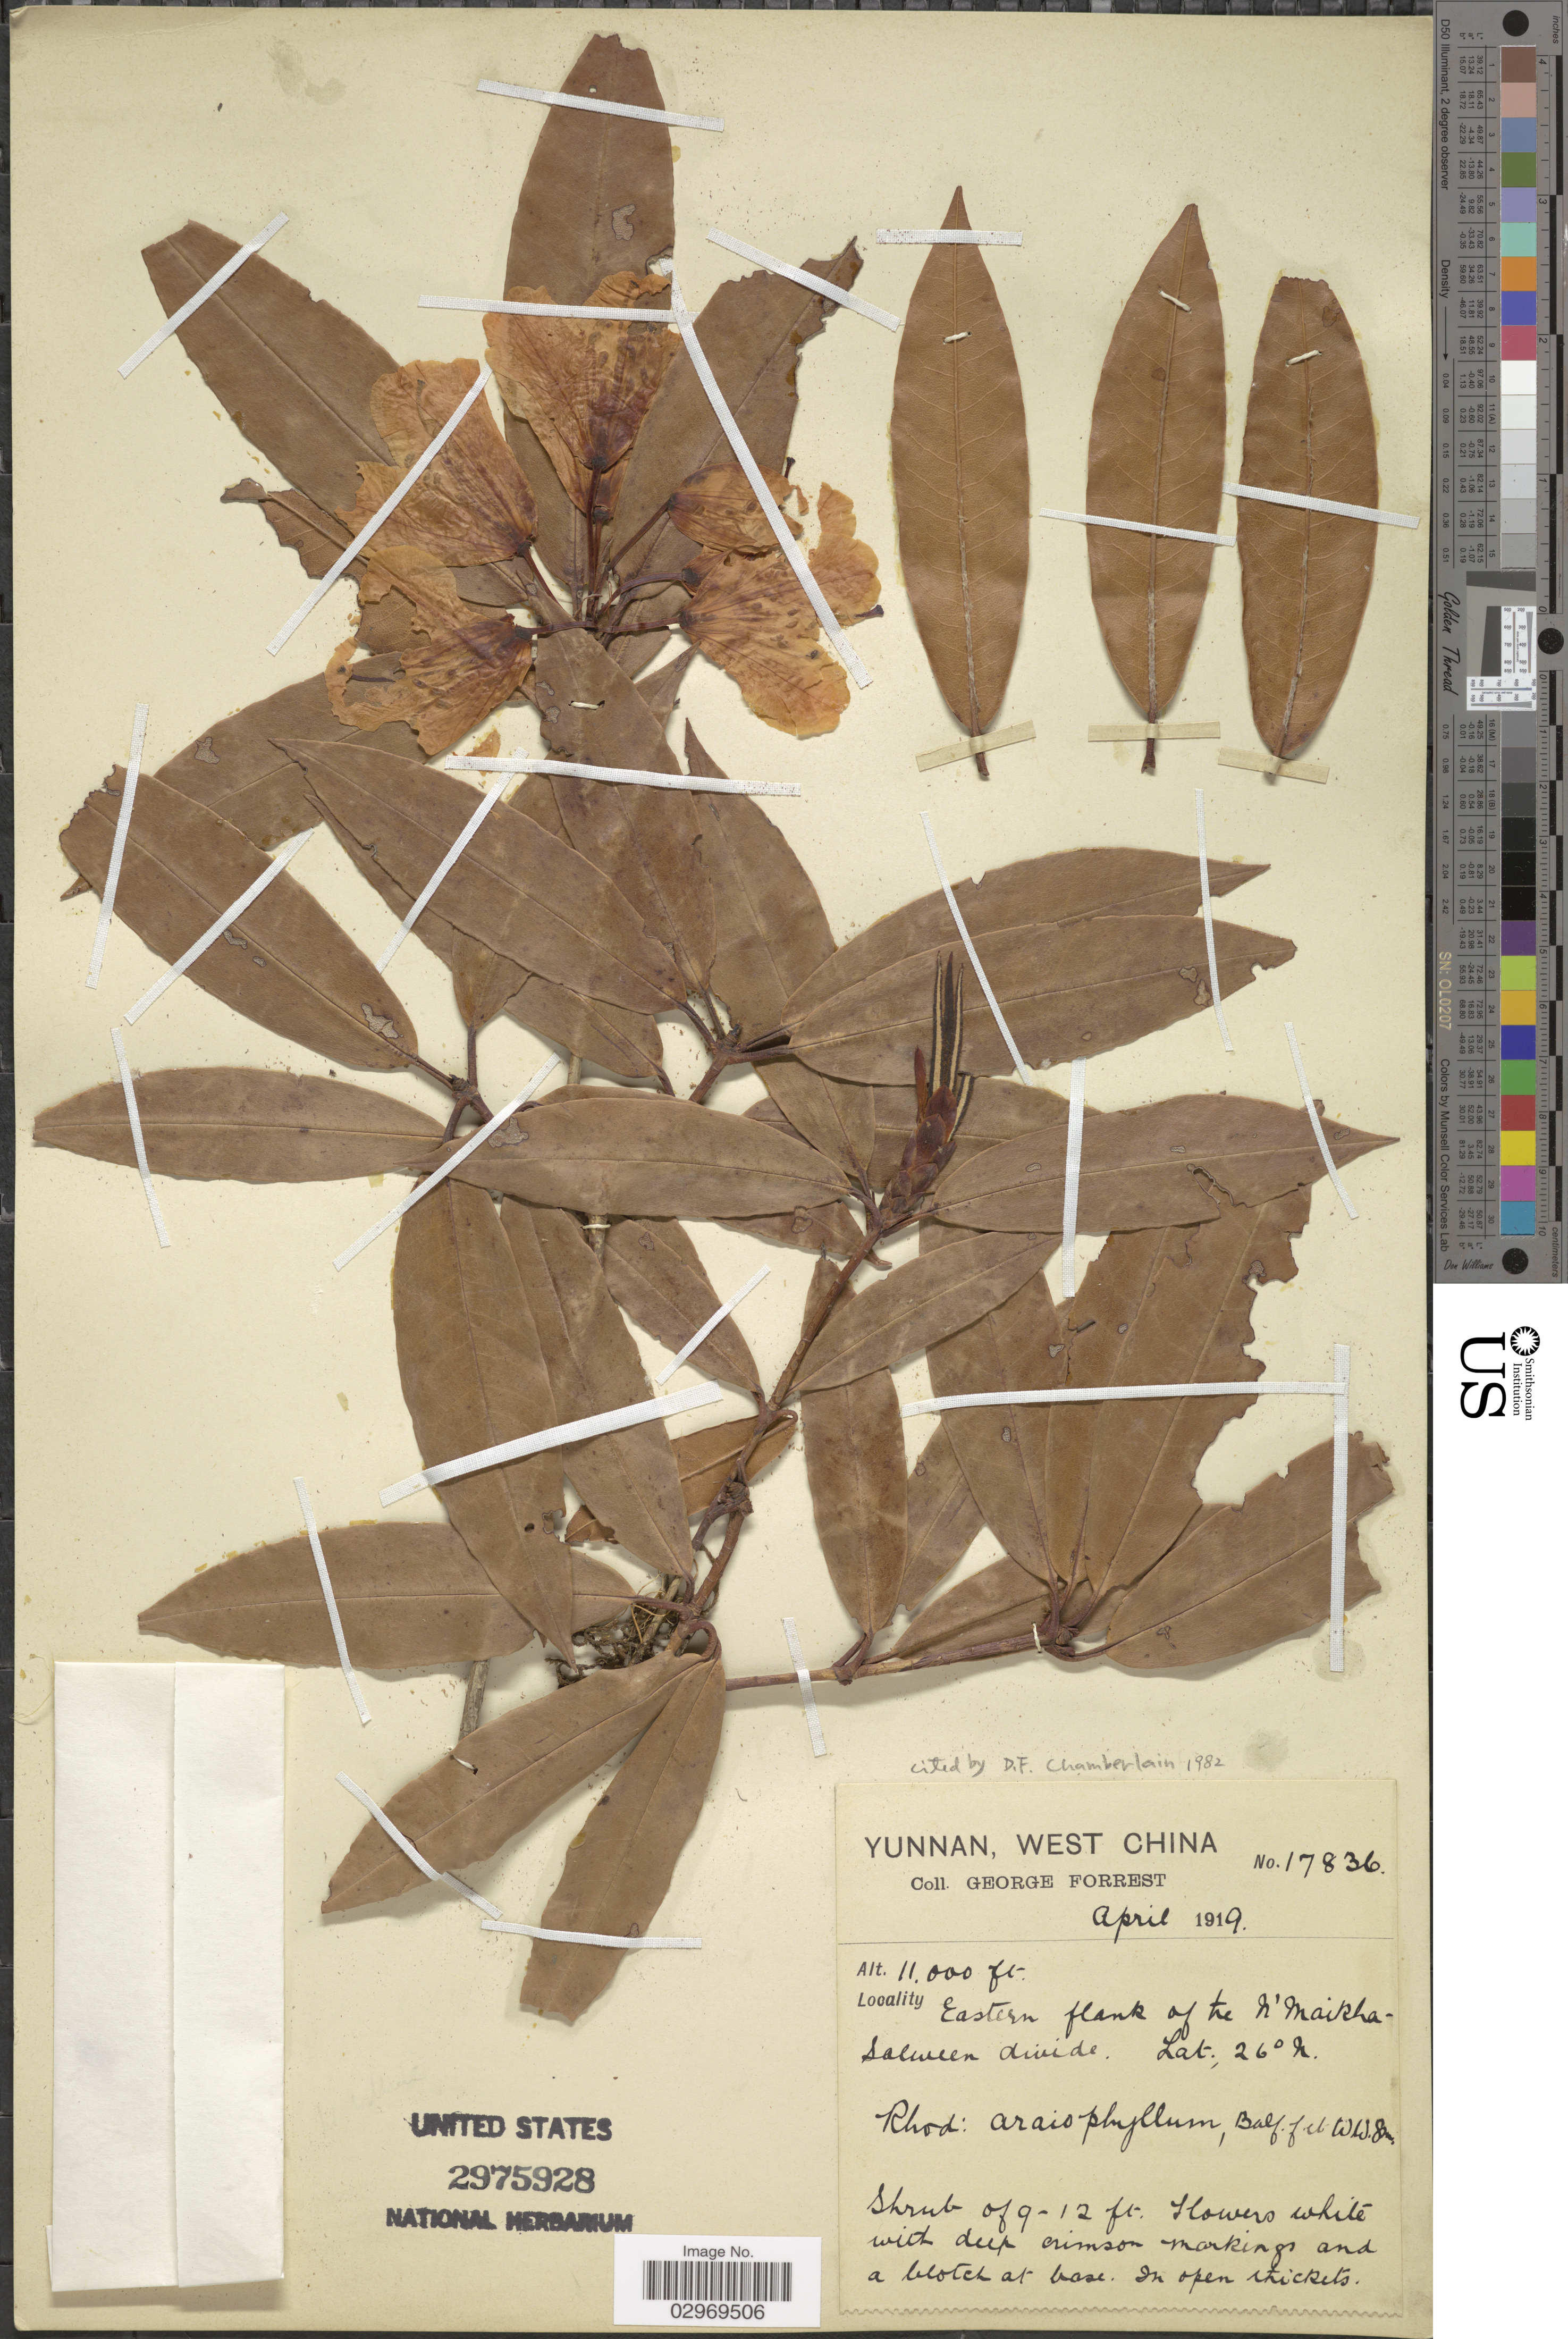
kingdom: Plantae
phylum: Tracheophyta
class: Magnoliopsida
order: Ericales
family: Ericaceae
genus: Rhododendron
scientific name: Rhododendron araiophyllum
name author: Balf. f. & W.W. Sm.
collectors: G. Forrest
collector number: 17836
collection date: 1919-04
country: China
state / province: Yunnan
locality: West China, Eastern flank of the N'Maikha-Salween divide.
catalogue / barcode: US 2975928